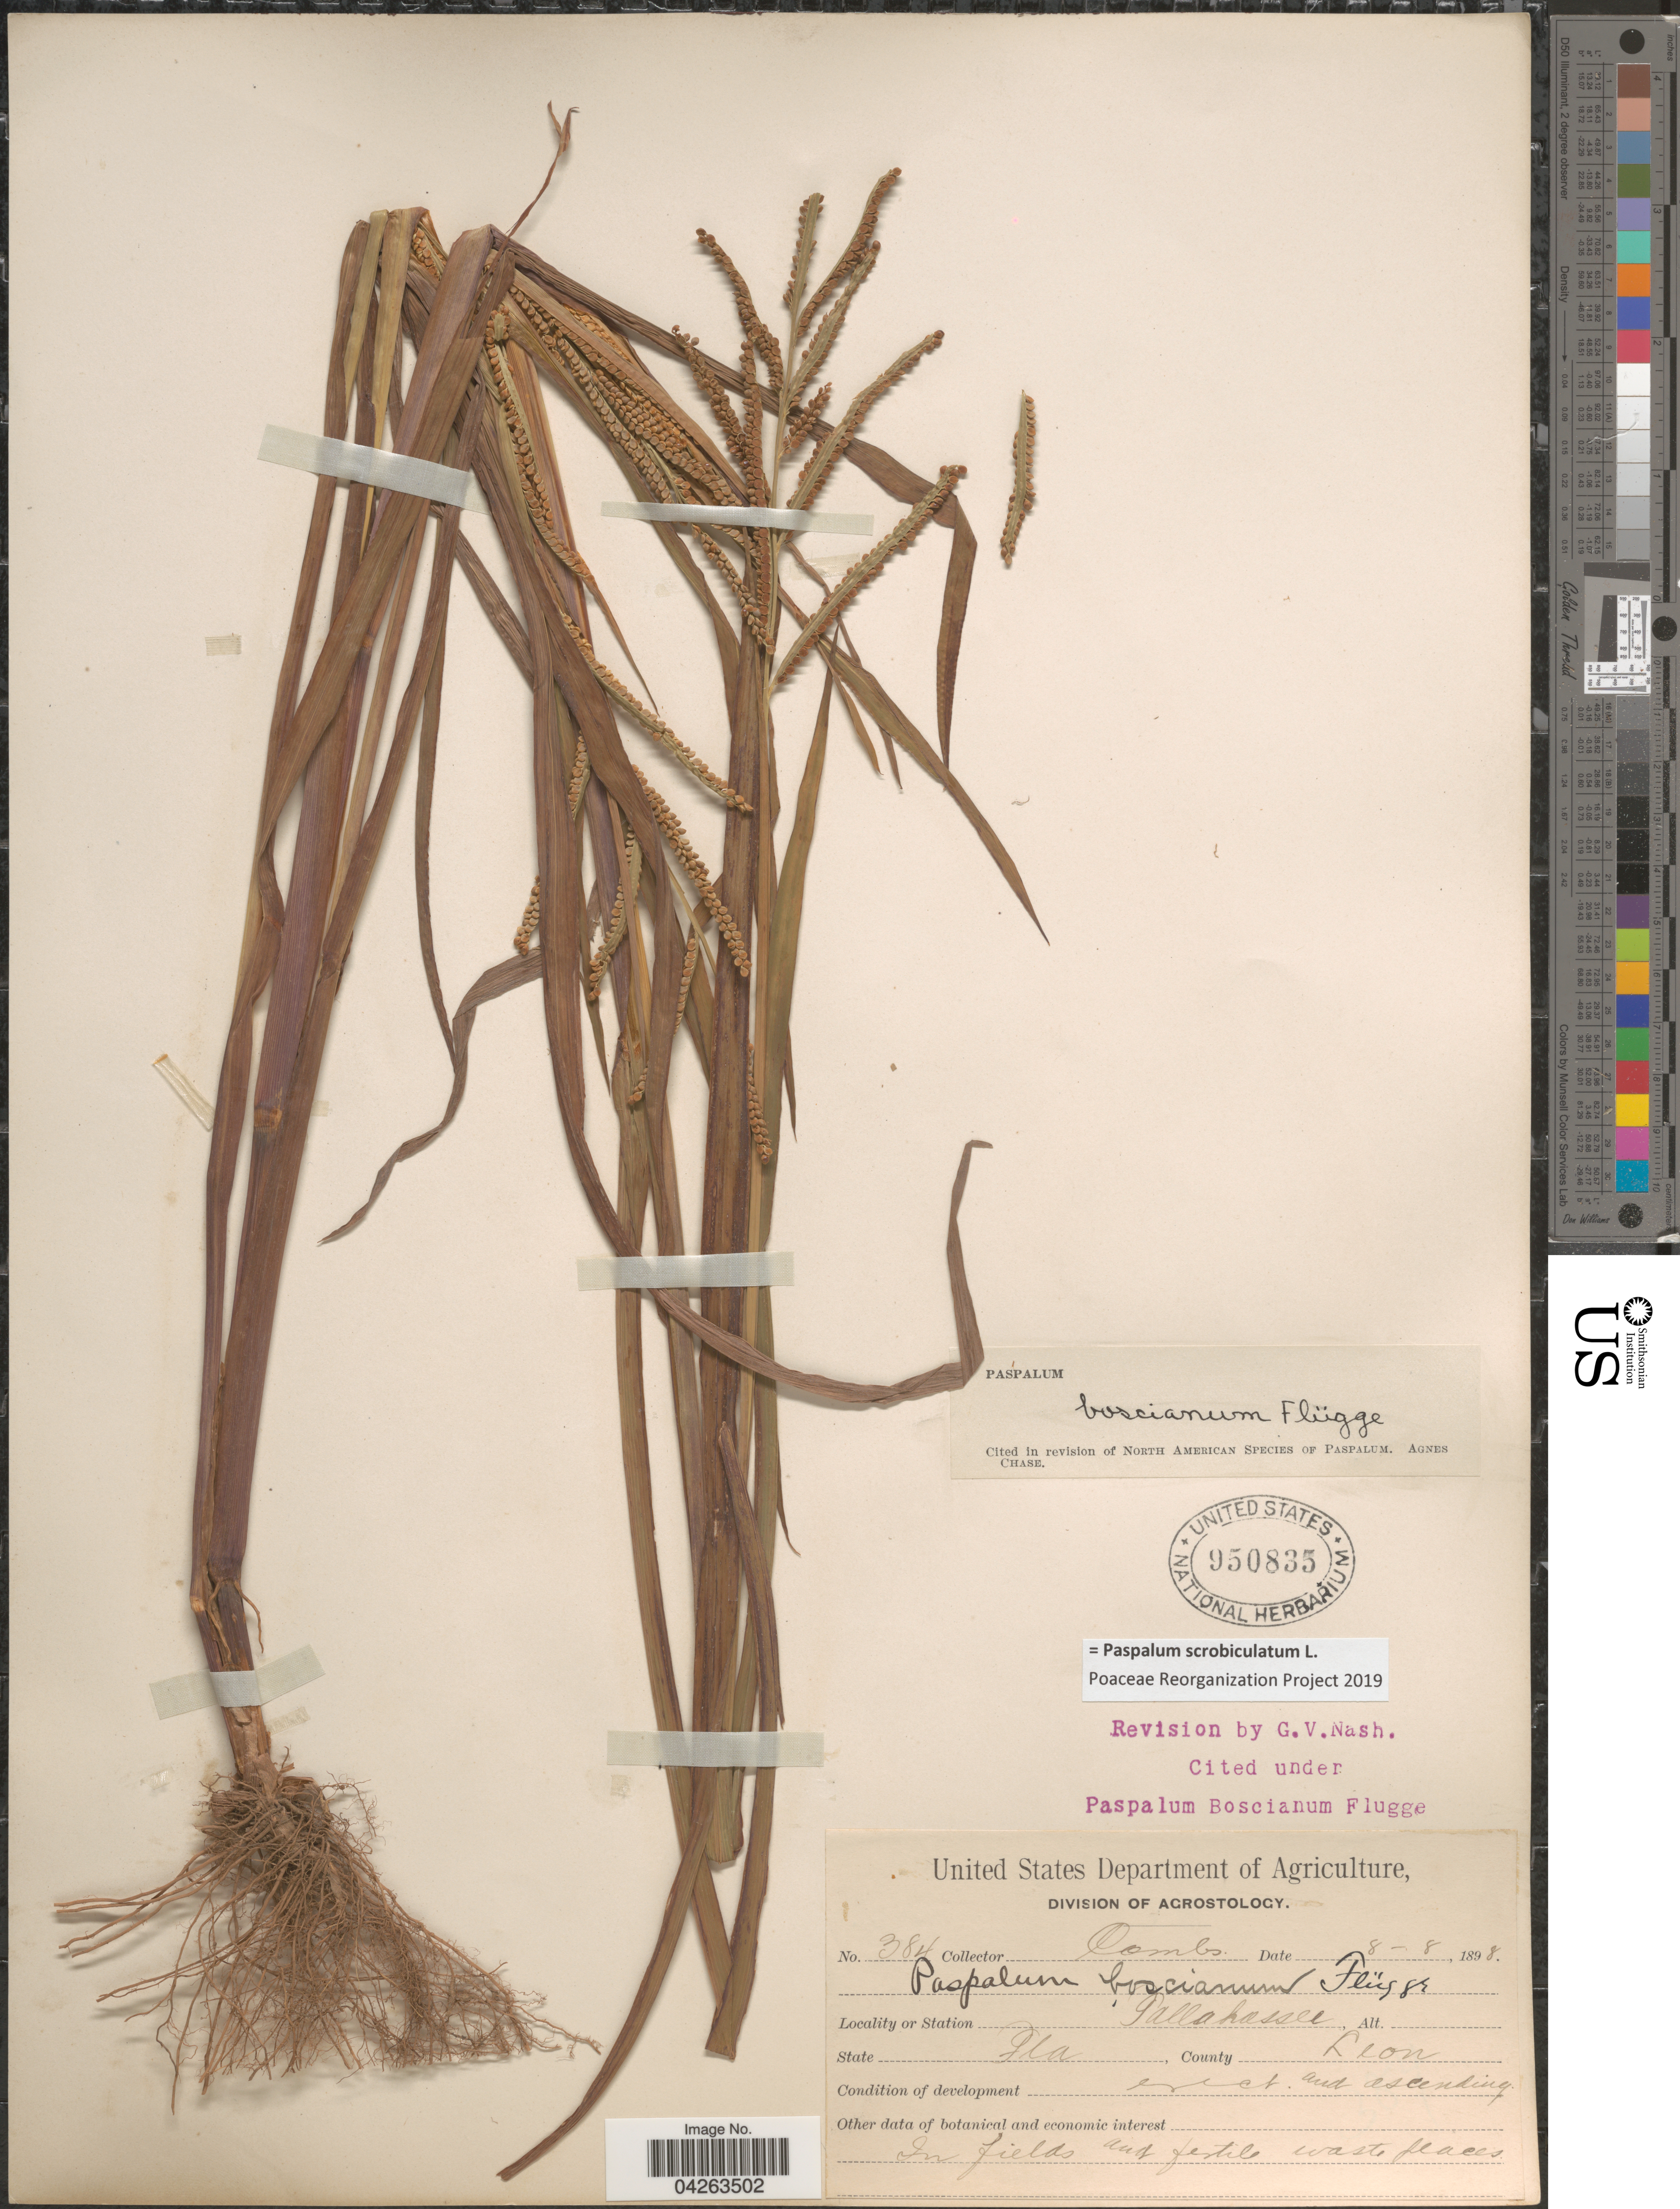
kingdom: Plantae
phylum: Tracheophyta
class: Liliopsida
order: Poales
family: Poaceae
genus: Paspalum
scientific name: Paspalum scrobiculatum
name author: L.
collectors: -. Combs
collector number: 384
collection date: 1898-08-08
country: United States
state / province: Florida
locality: Station Tallahassee. County Leon.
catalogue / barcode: US 950835